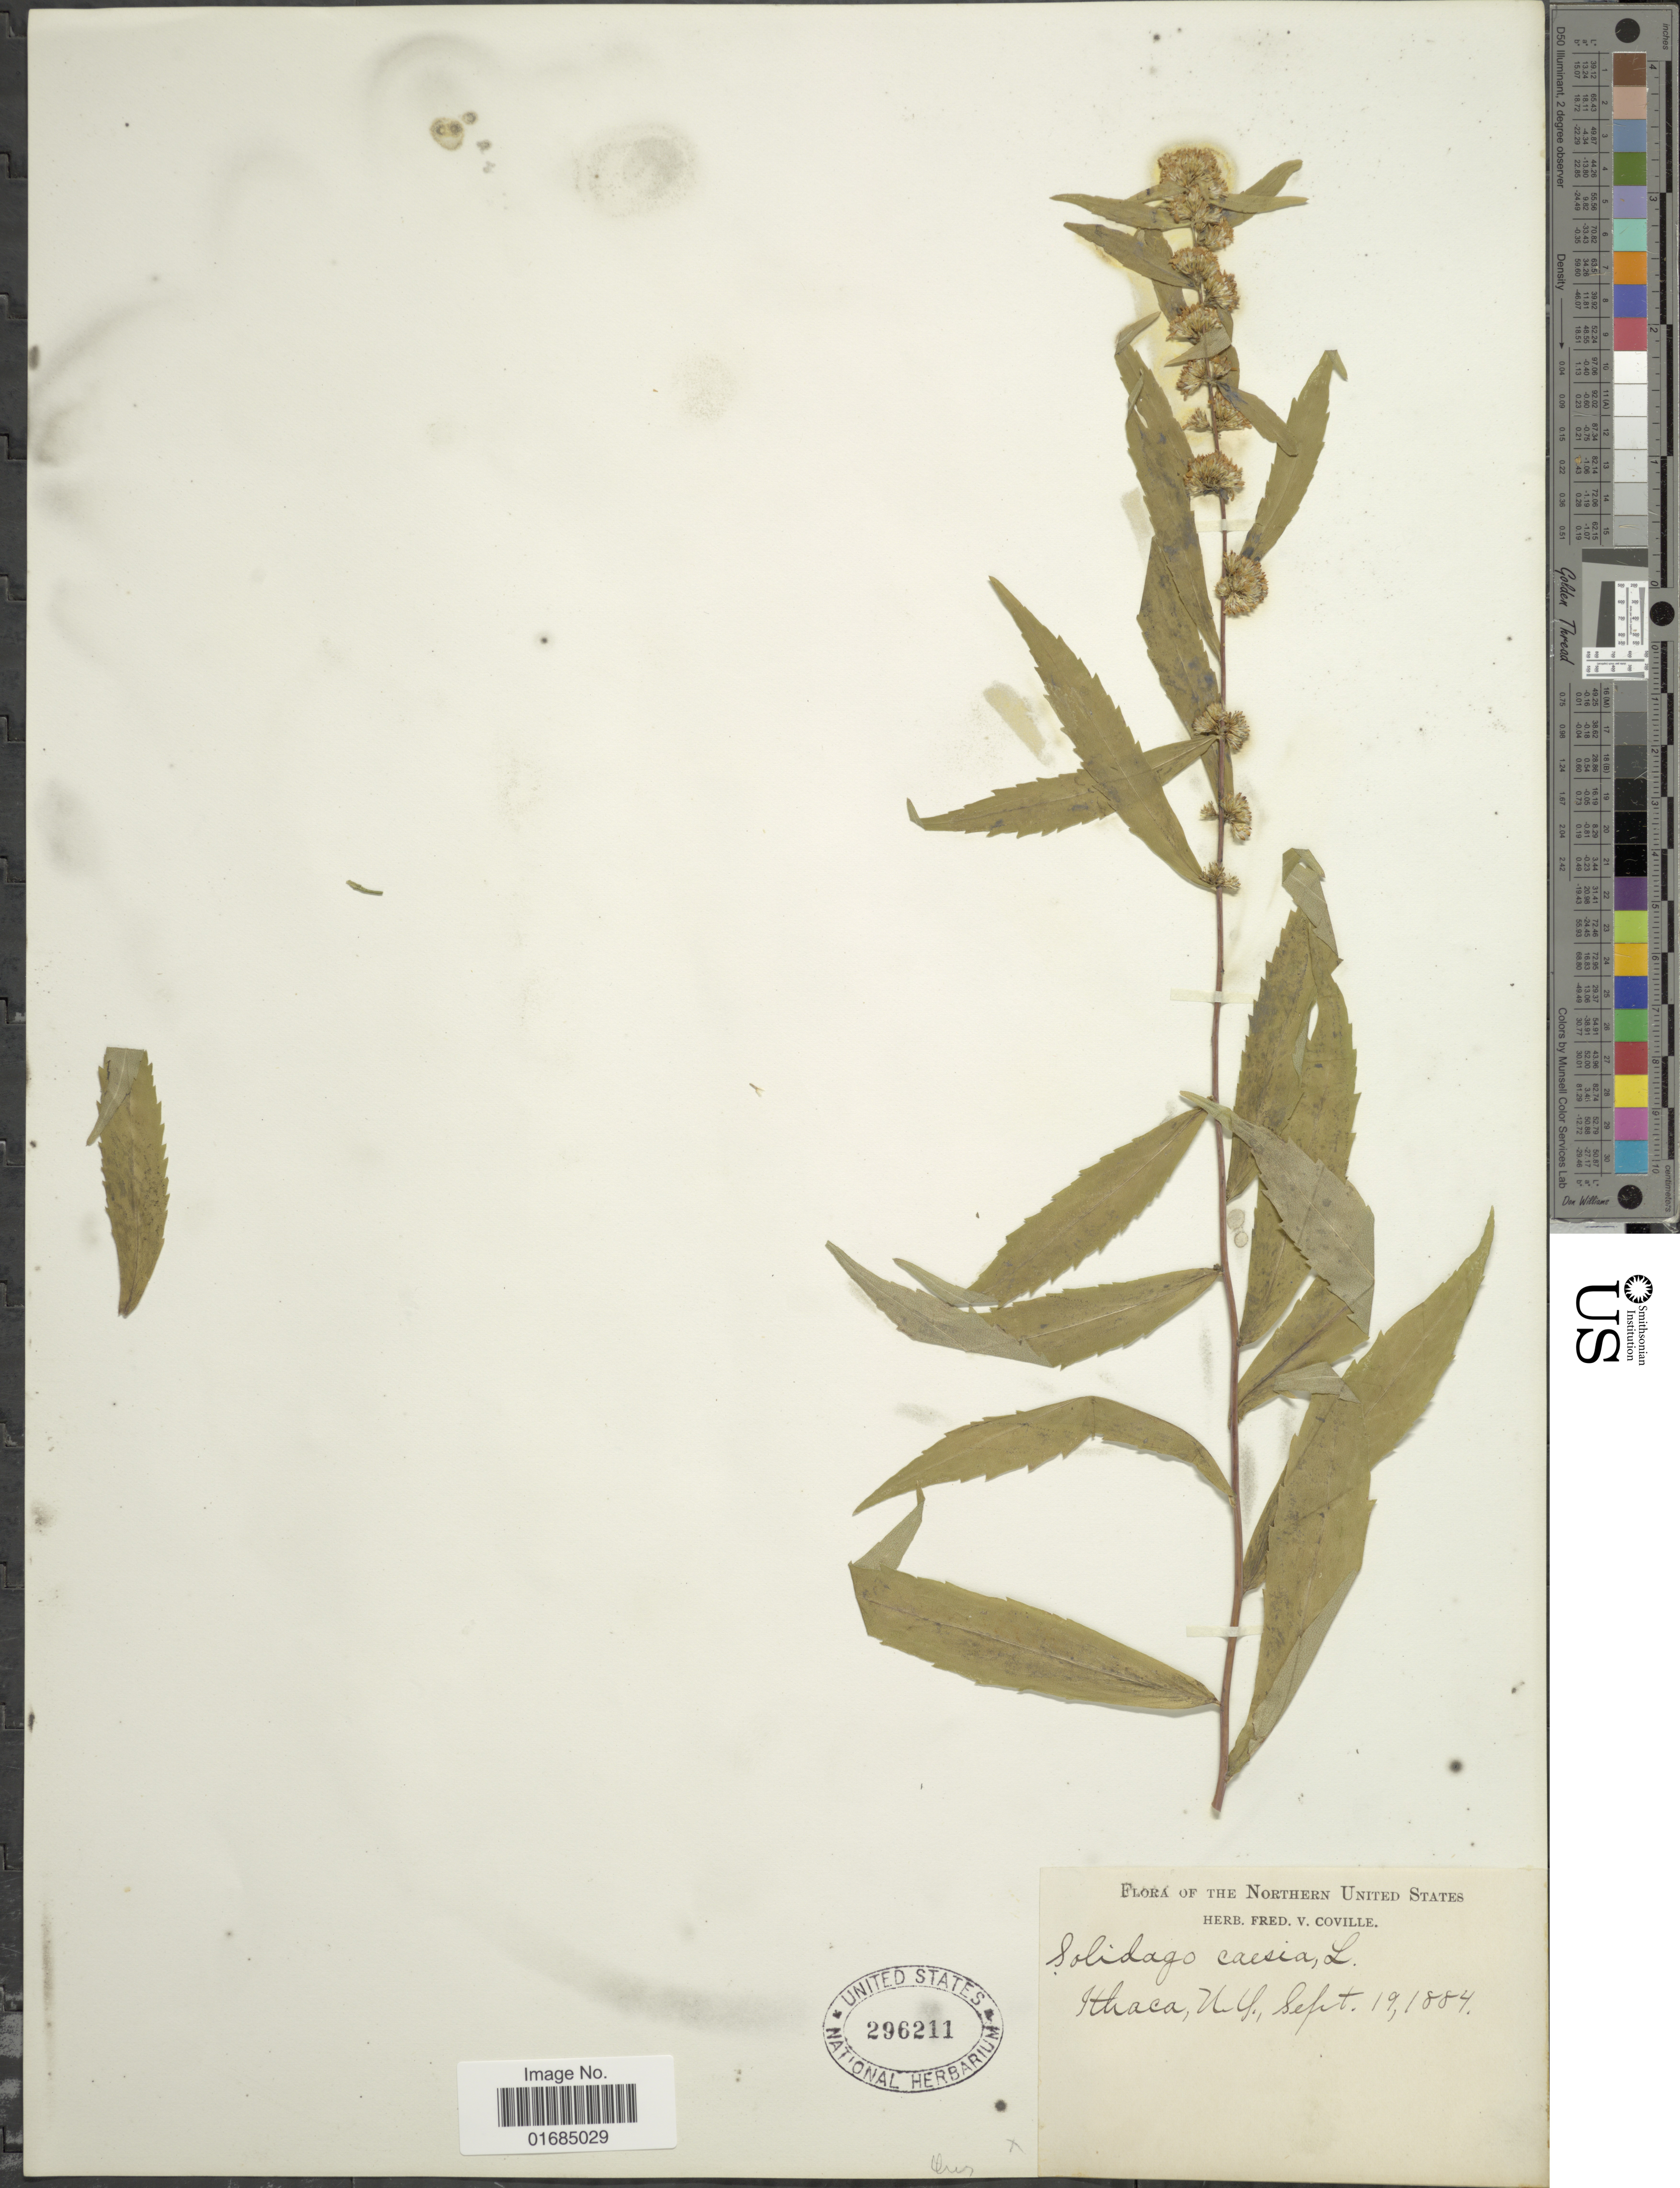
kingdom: Plantae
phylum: Tracheophyta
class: Magnoliopsida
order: Asterales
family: Asteraceae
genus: Solidago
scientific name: Solidago caesia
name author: L.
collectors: ex herb. F. V. Coville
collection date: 1884-09-19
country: United States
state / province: New York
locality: Ithaca.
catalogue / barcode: US 296211